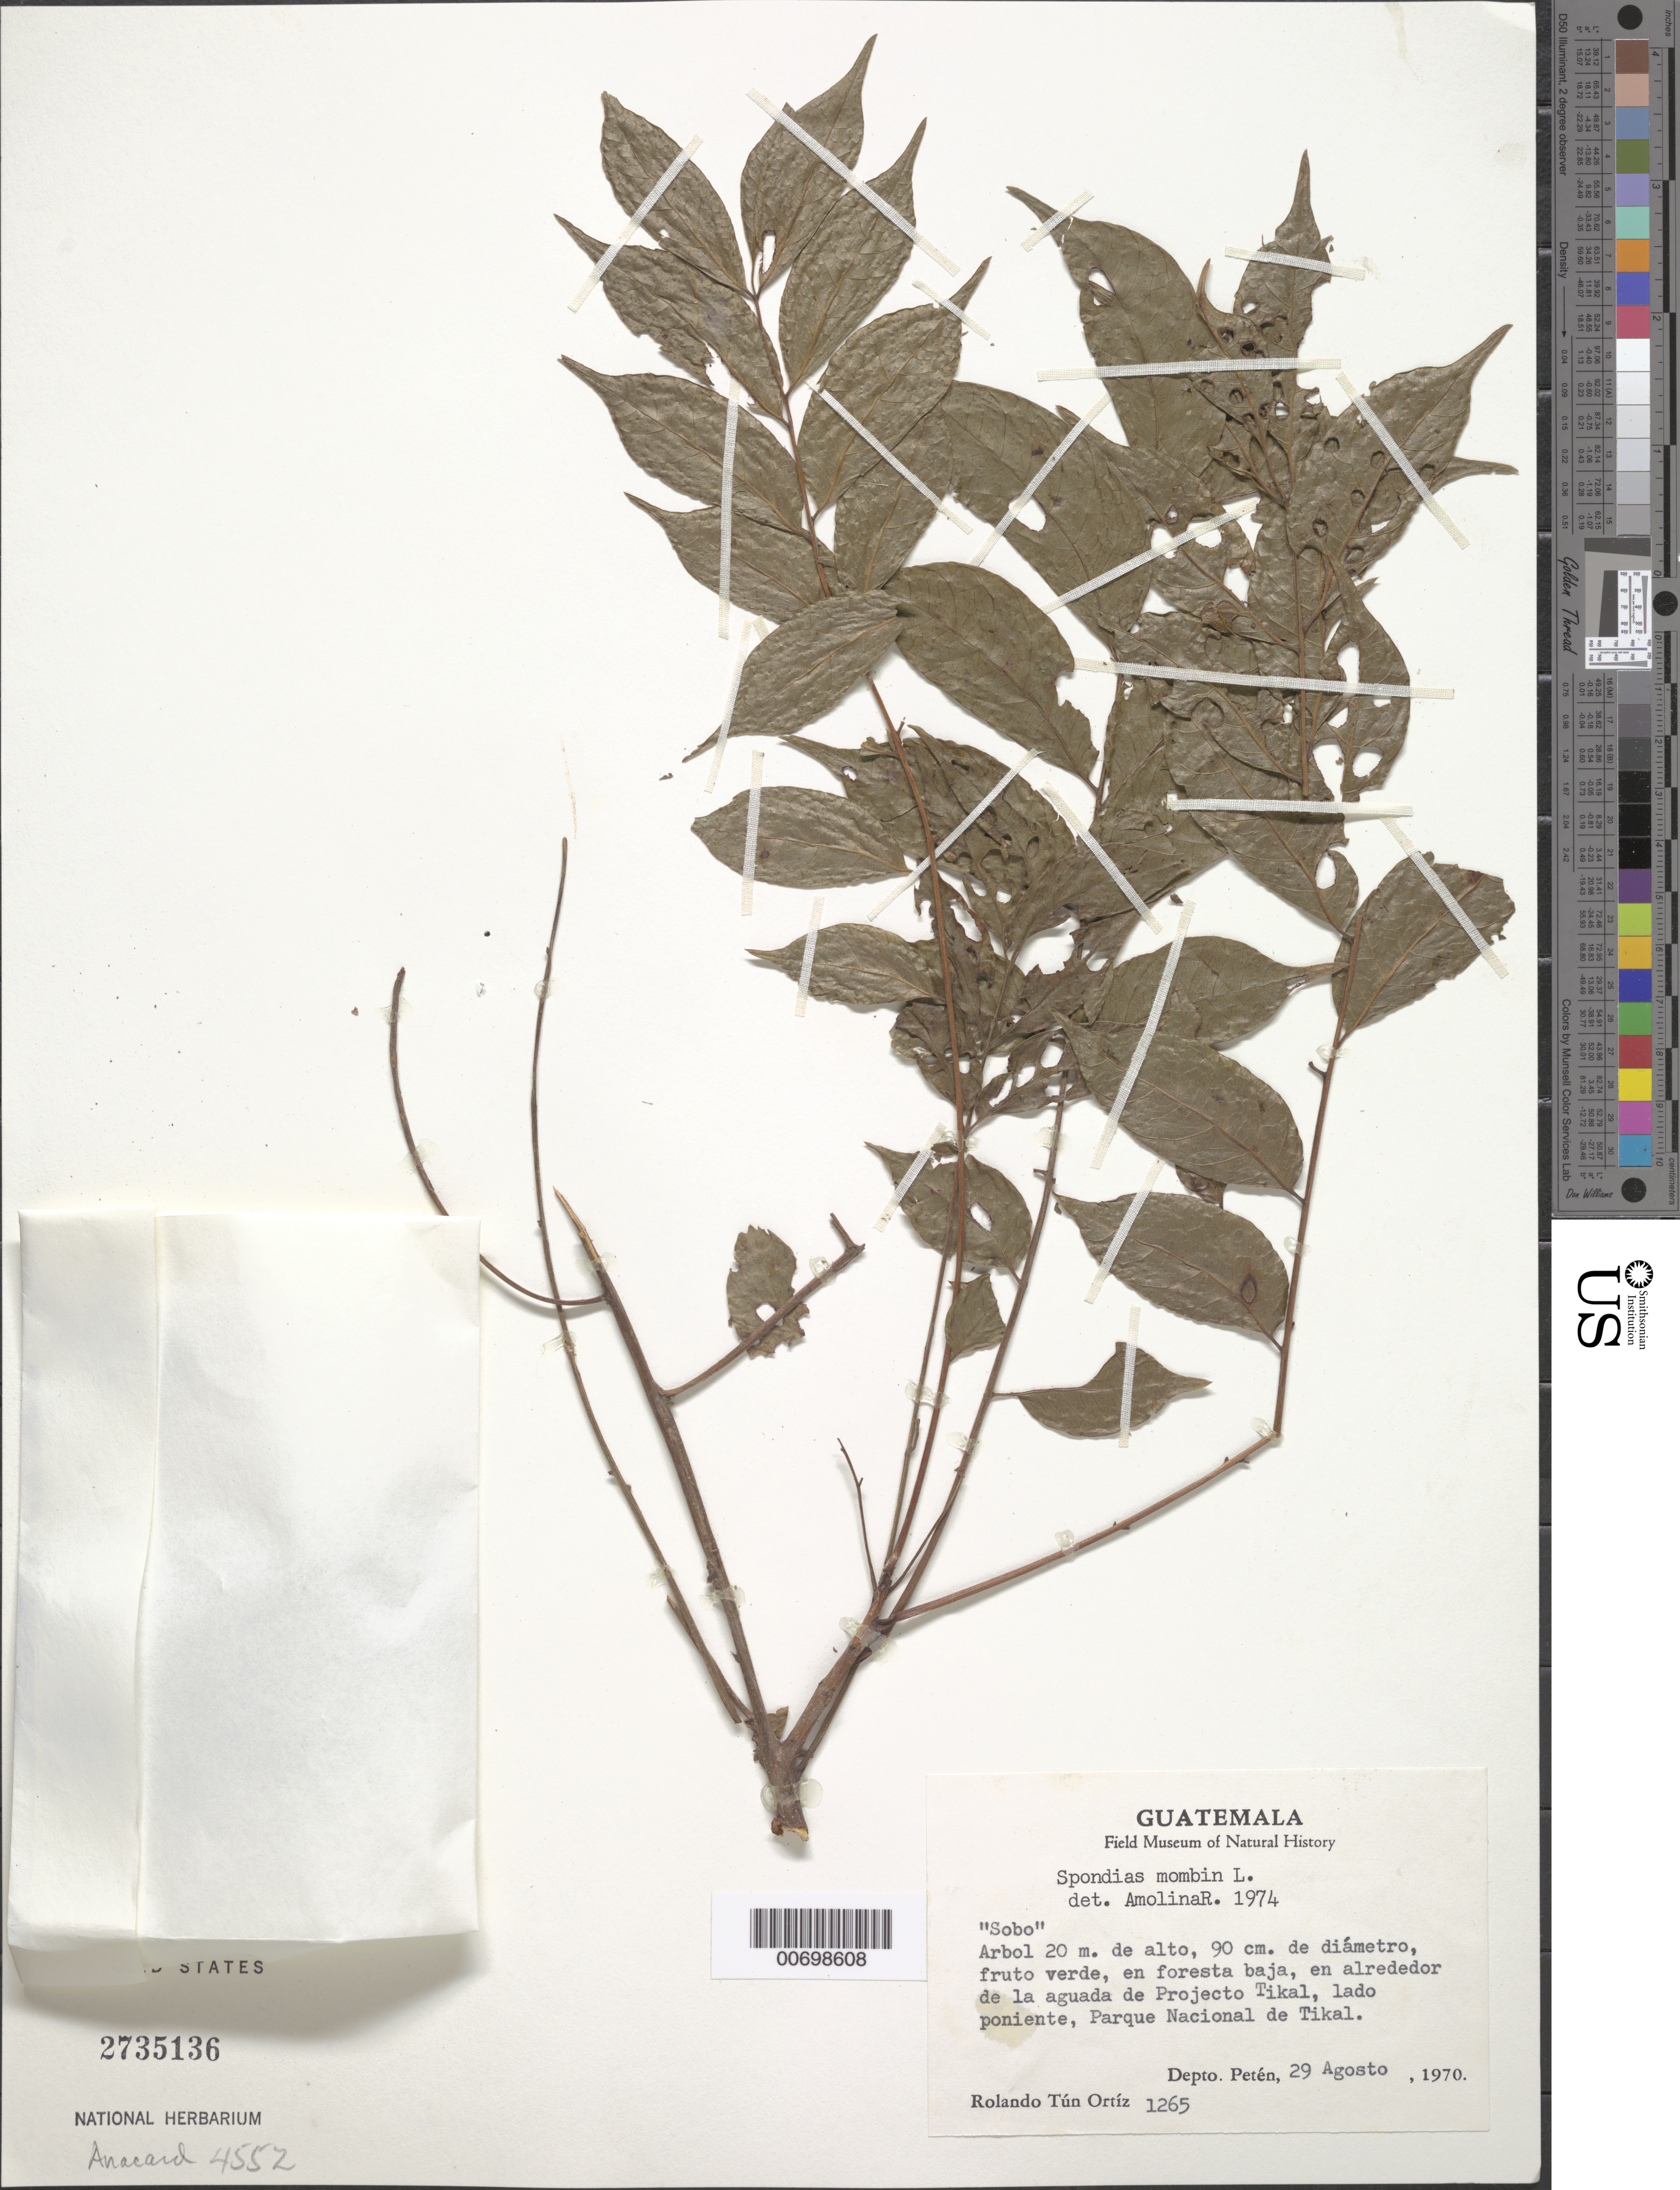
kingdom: Plantae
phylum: Tracheophyta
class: Magnoliopsida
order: Sapindales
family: Anacardiaceae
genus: Spondias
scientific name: Spondias radlkoferi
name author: Donn. Sm.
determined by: Mitchell, John D.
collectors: R. Tún Ortiz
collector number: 1265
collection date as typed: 29 Aug 1970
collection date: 1970-08-29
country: Guatemala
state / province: El Petén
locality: alrededor de la aguada de Projecto Tikal, lado poniente, Parque Nacional de Tikal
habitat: En foresta baja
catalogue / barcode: US 2735136